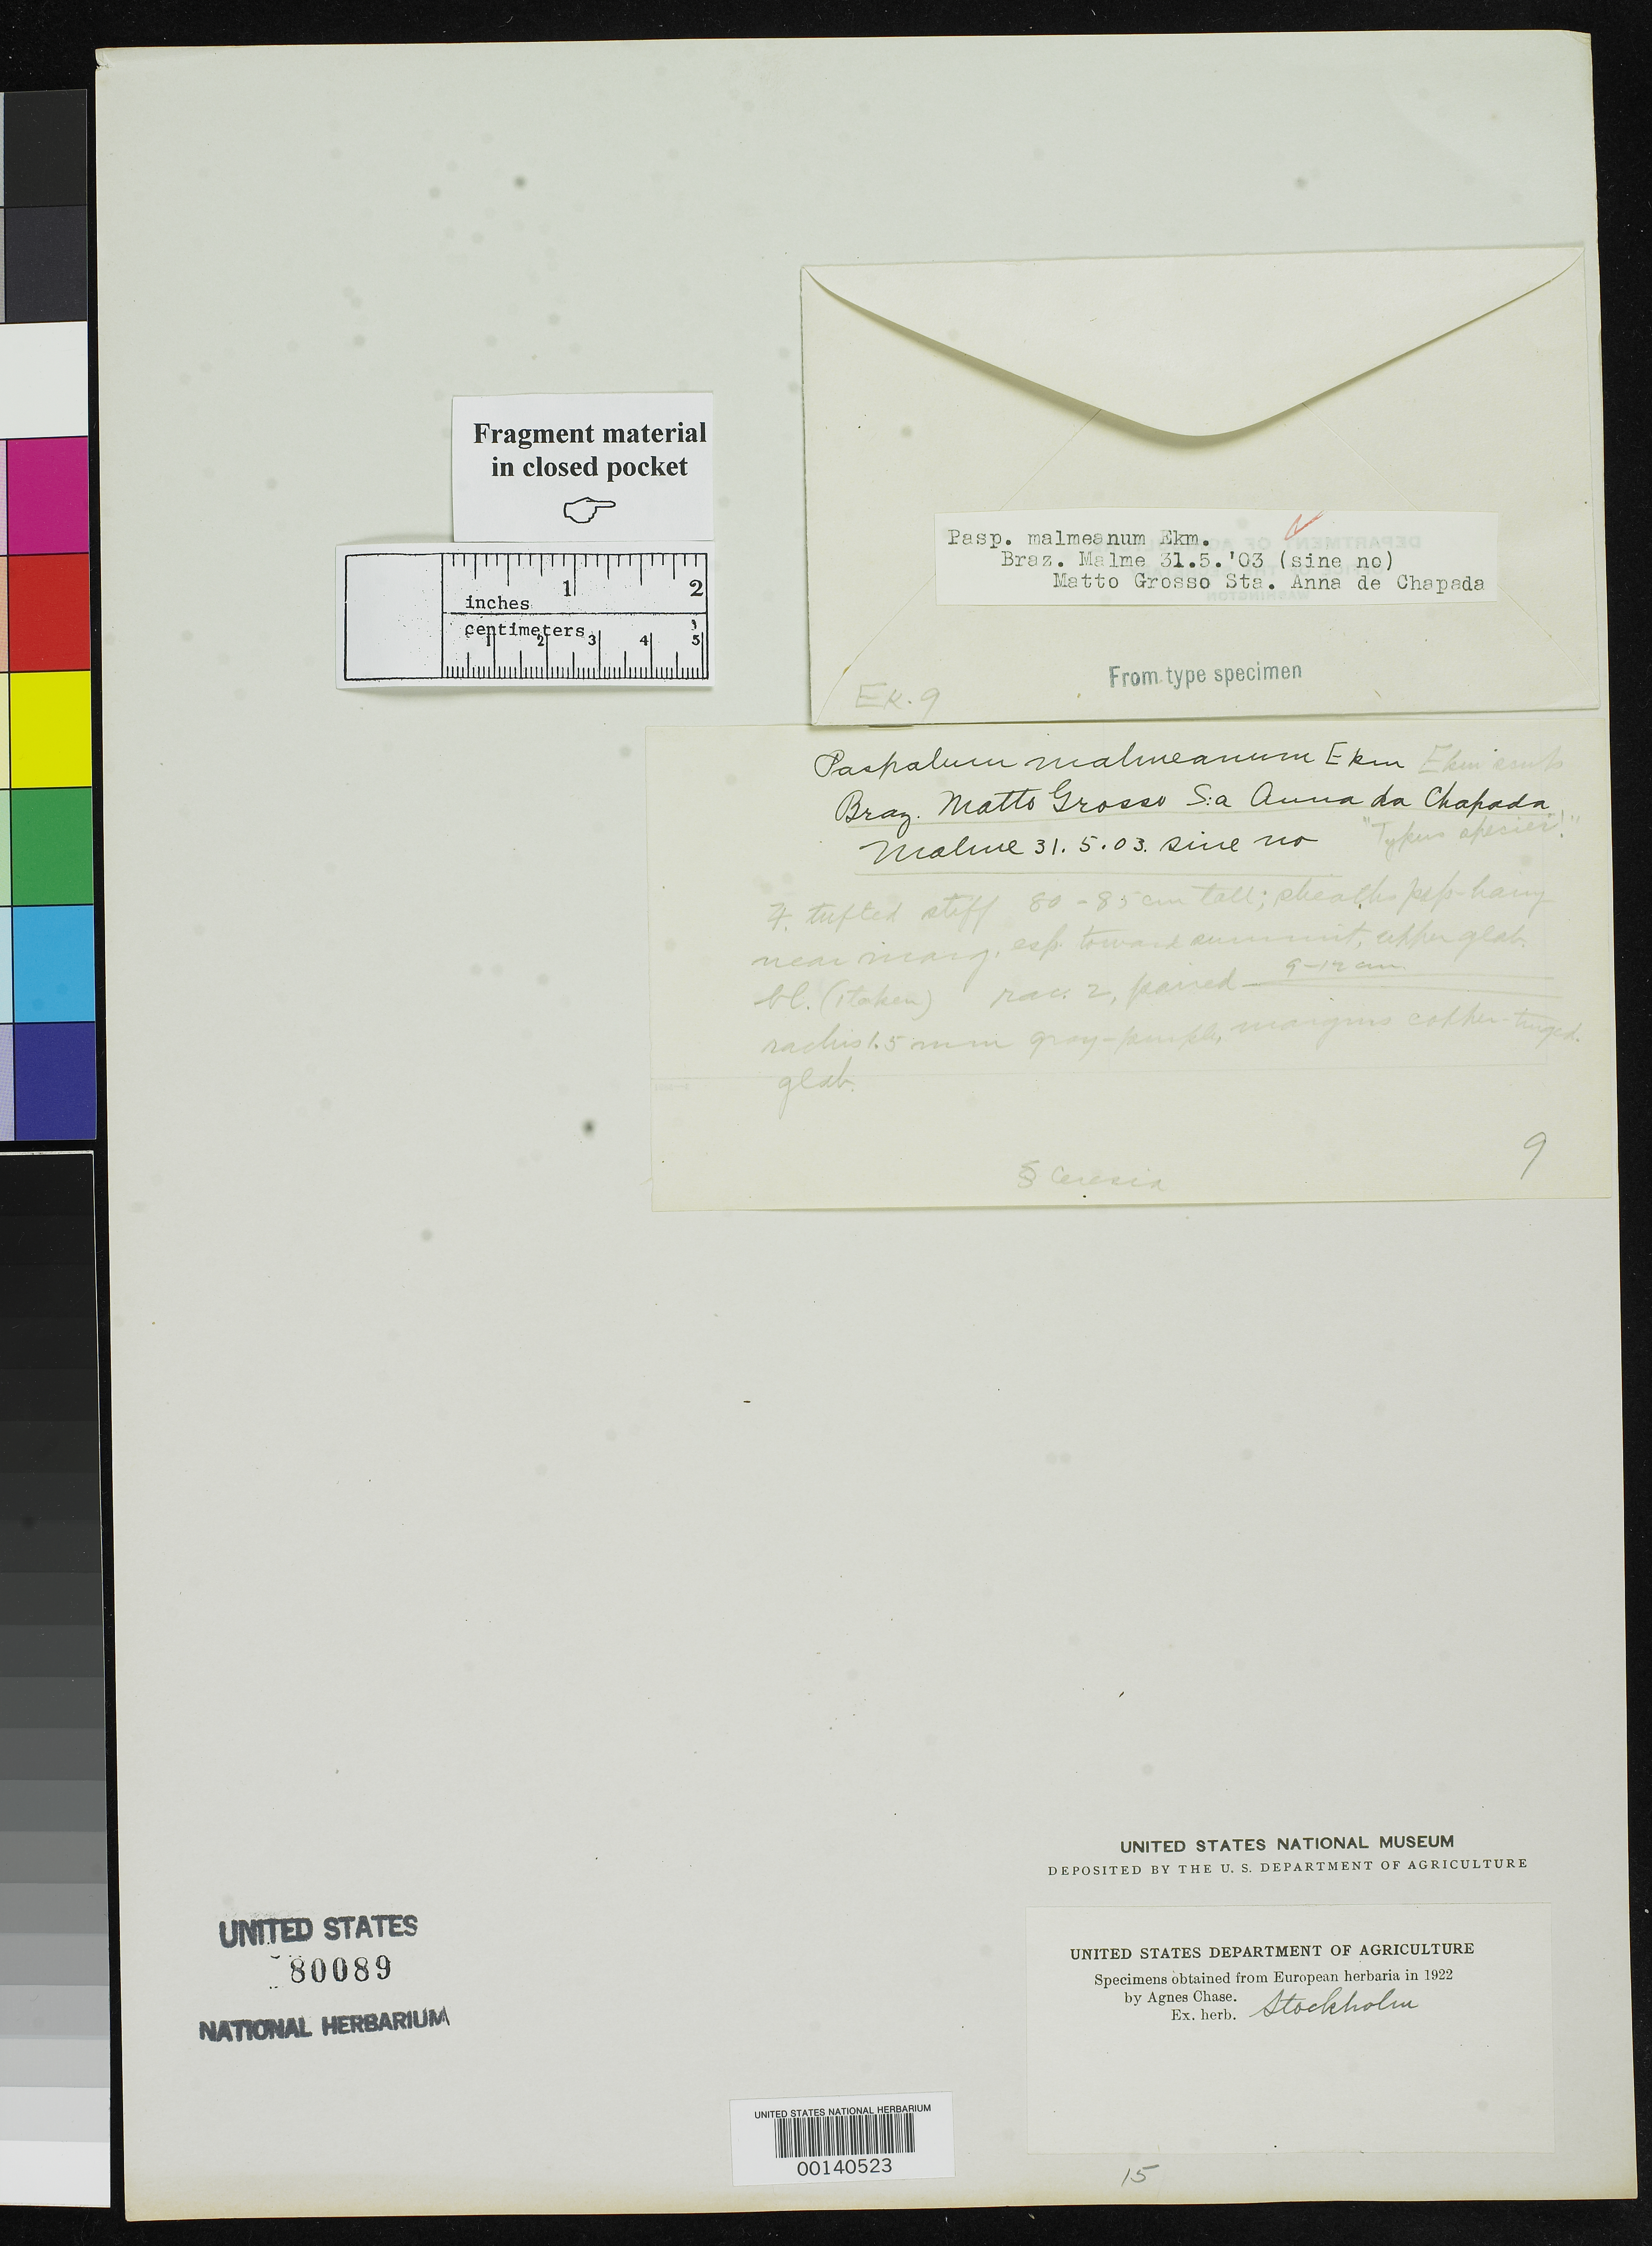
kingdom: Plantae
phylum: Tracheophyta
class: Liliopsida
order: Poales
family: Poaceae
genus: Paspalum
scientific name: Paspalum malmeanum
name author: Ekman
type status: Type Fragment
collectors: G. O. A. Malme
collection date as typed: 31 May 1903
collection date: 1903-05-31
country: Brazil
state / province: Mato Grosso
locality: Santa Anna de Chapada.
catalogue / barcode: US 80089